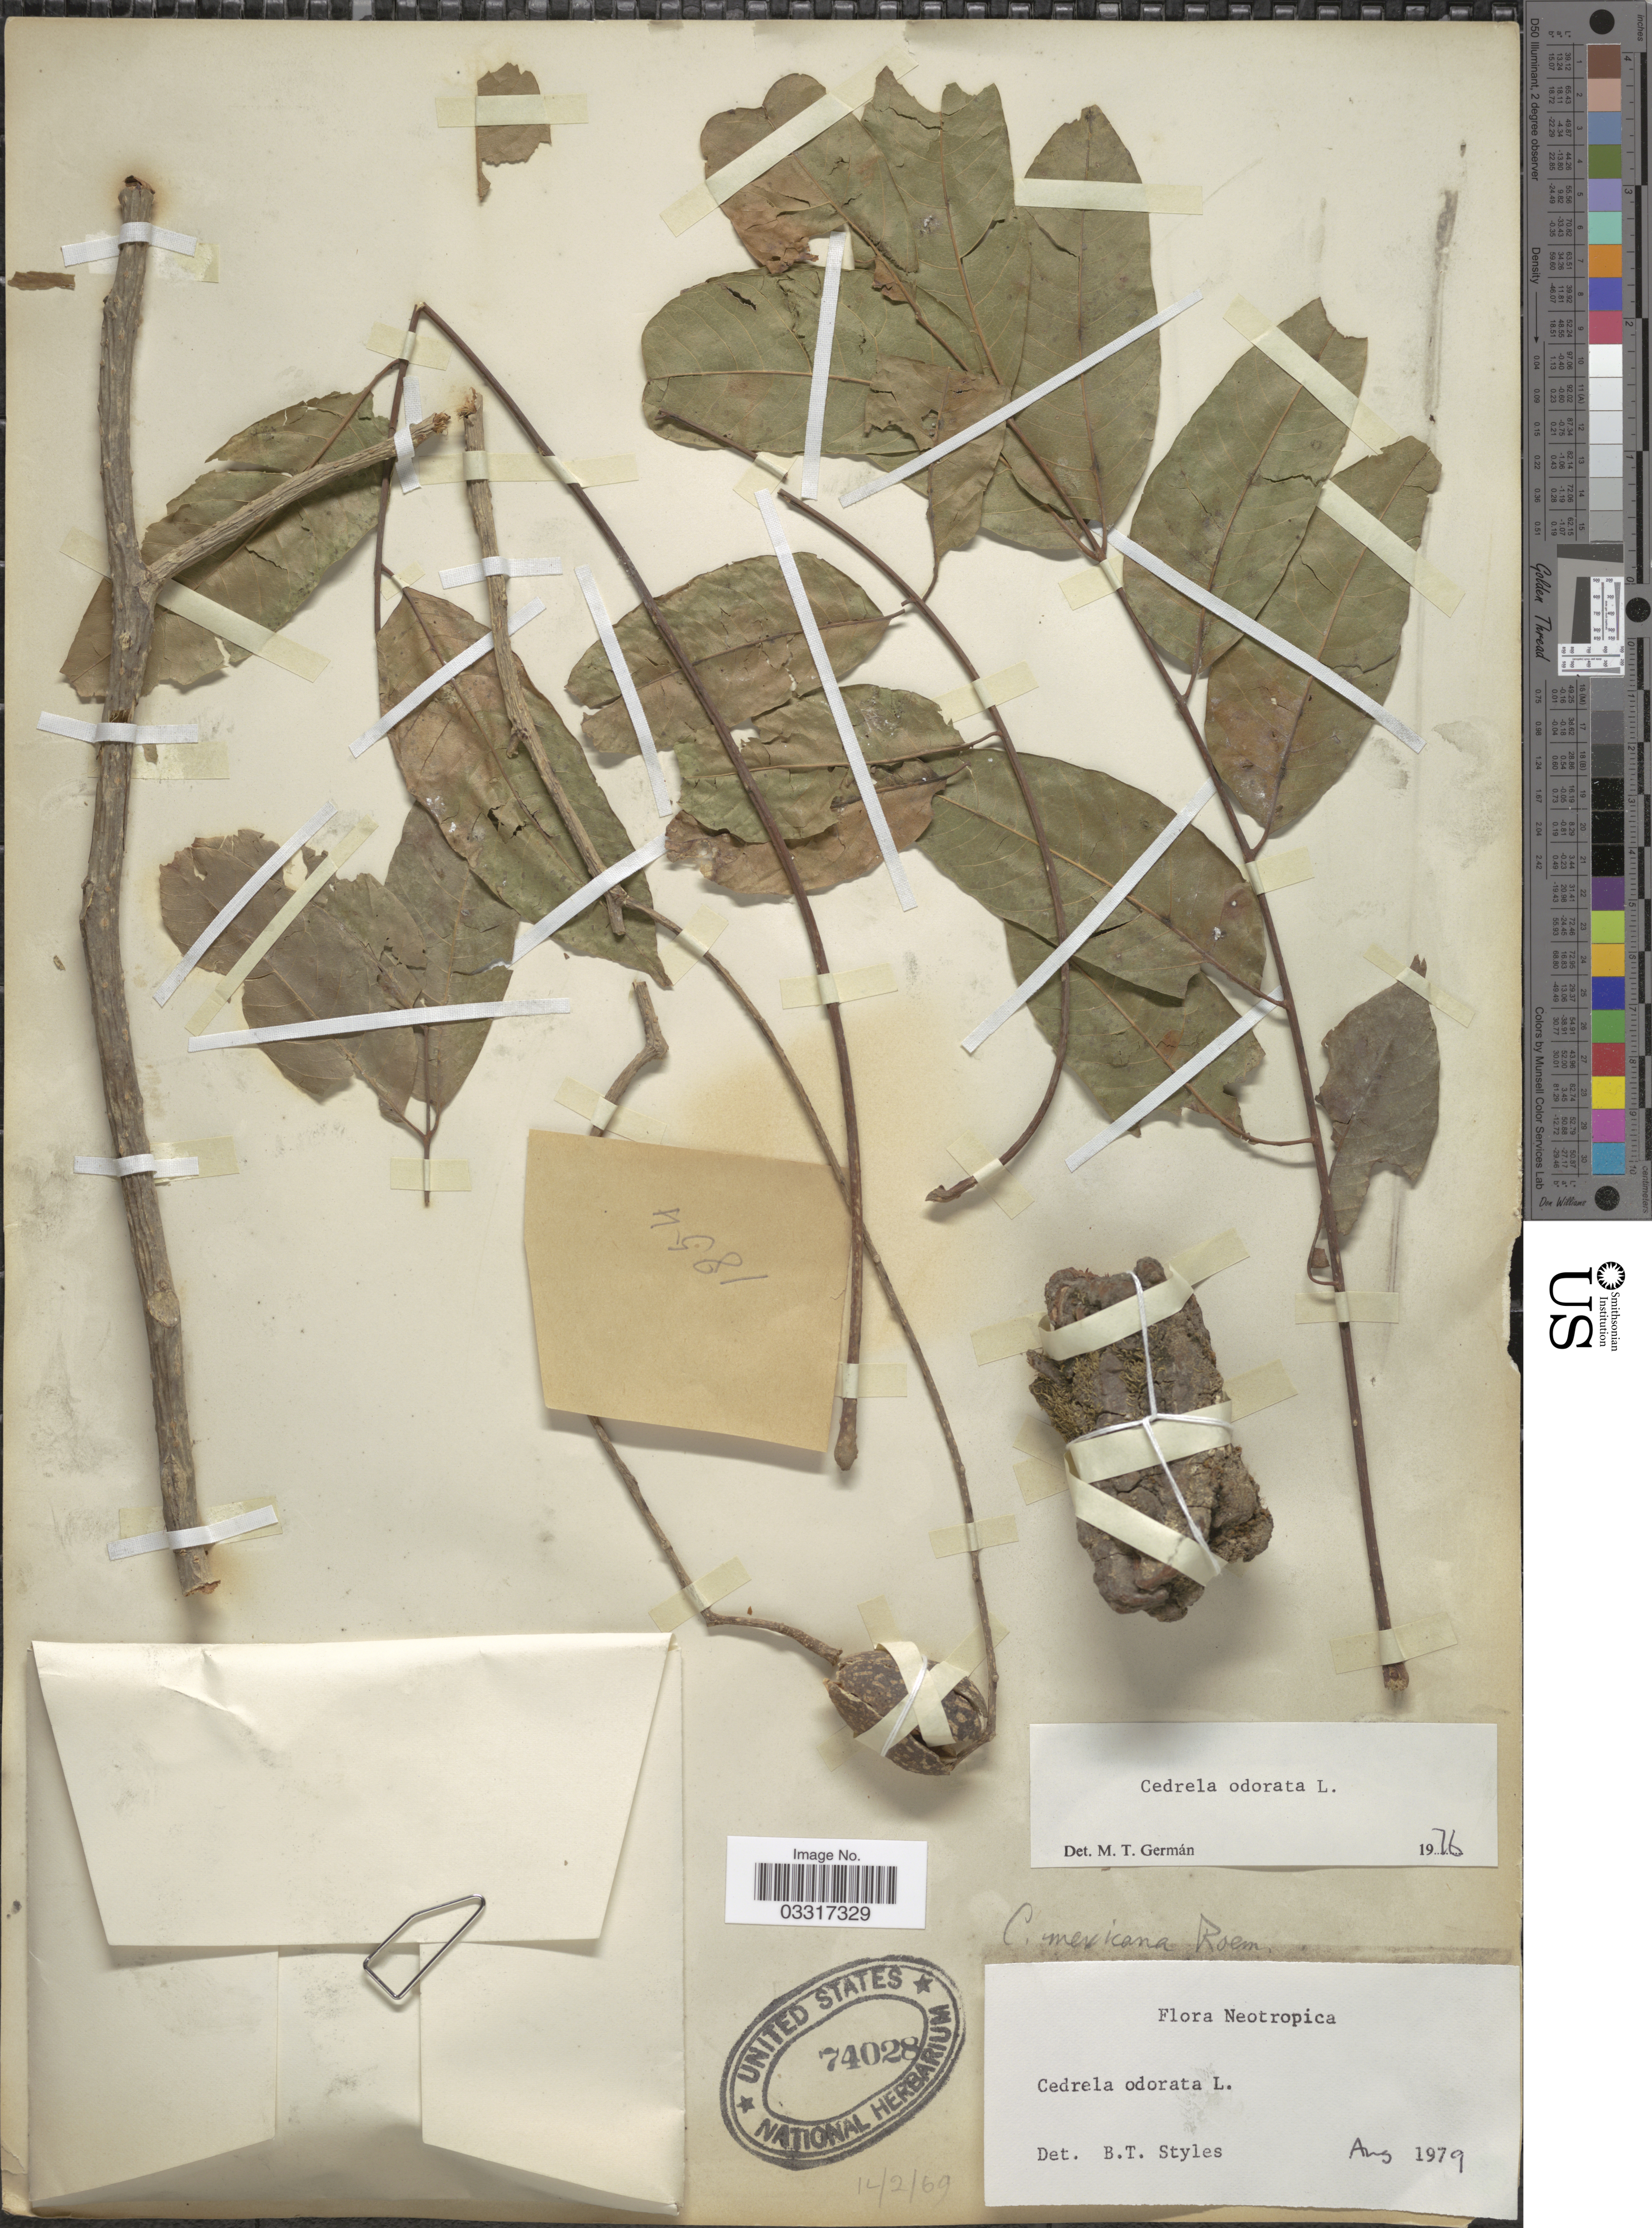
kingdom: Plantae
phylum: Tracheophyta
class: Magnoliopsida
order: Sapindales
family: Meliaceae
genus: Cedrela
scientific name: Cedrela odorata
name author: L.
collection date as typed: Transcribed d/m/y: 14/2/69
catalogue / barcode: US 74028